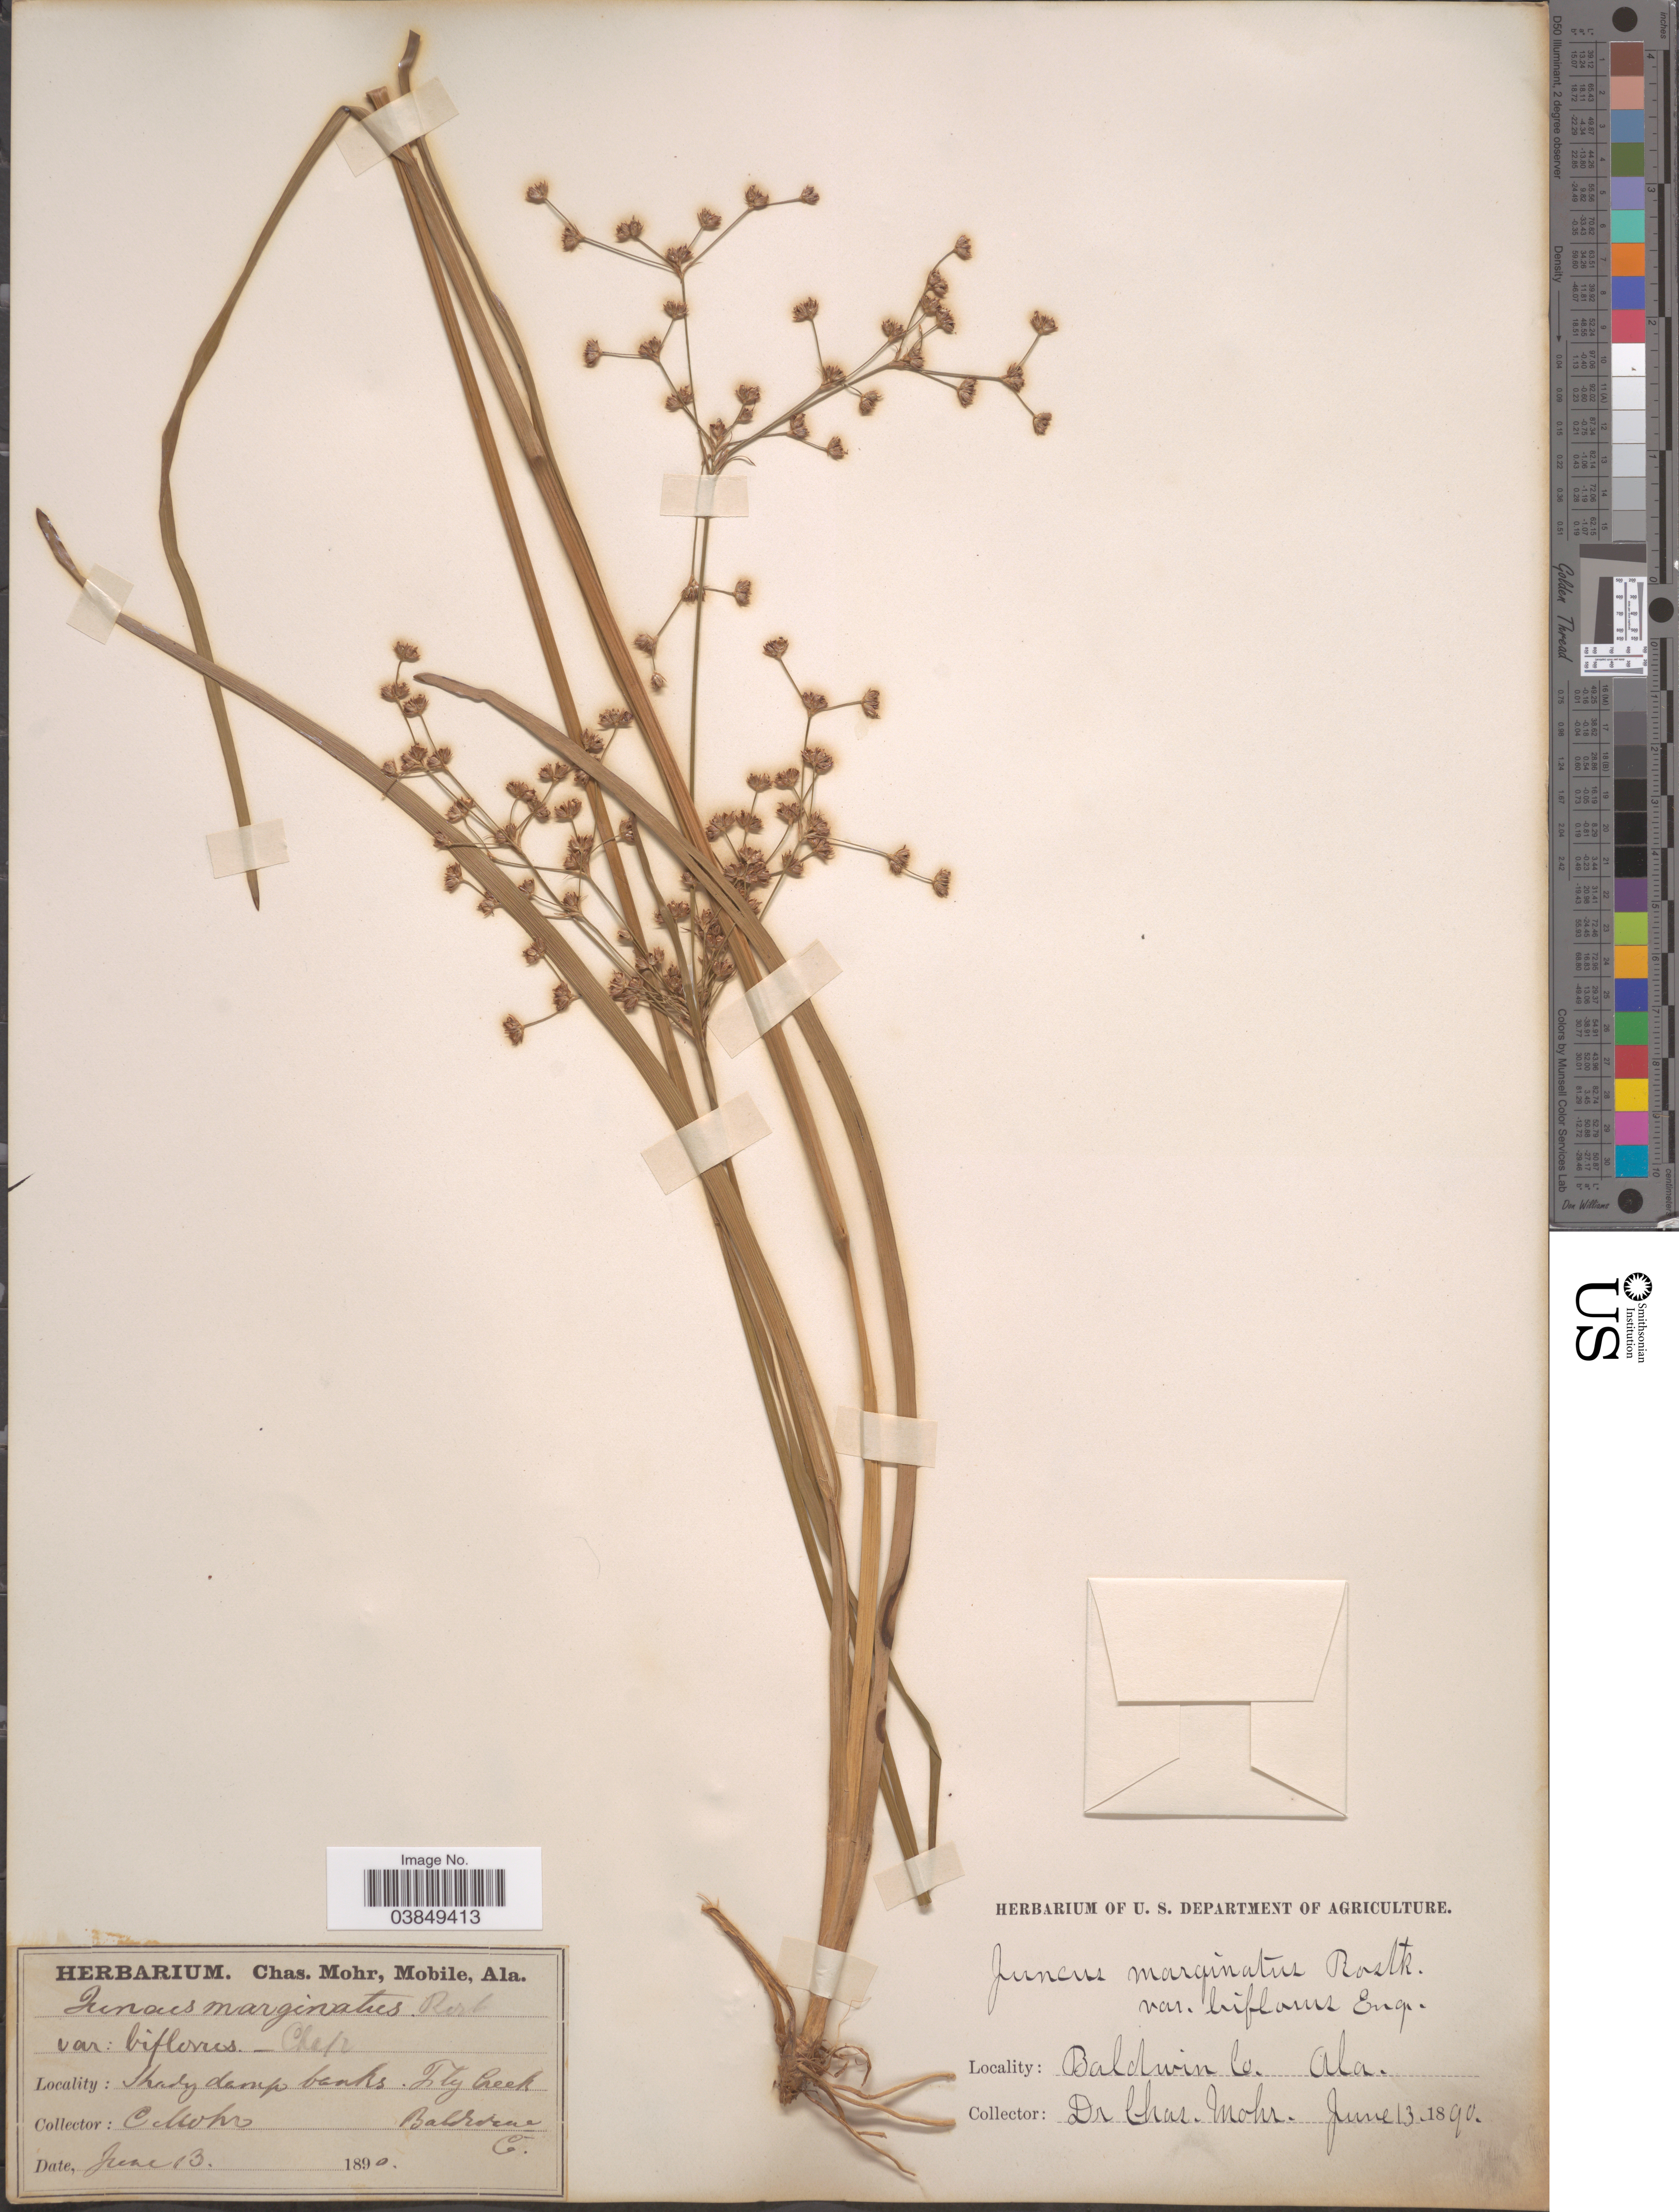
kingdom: Plantae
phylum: Tracheophyta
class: Liliopsida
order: Poales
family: Juncaceae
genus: Juncus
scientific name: Juncus aristulatus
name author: Michx.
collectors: Mohr, C. T. (herbarium)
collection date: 1890-06-13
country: United States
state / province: Alabama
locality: Fly Creek. Baldwin Co.